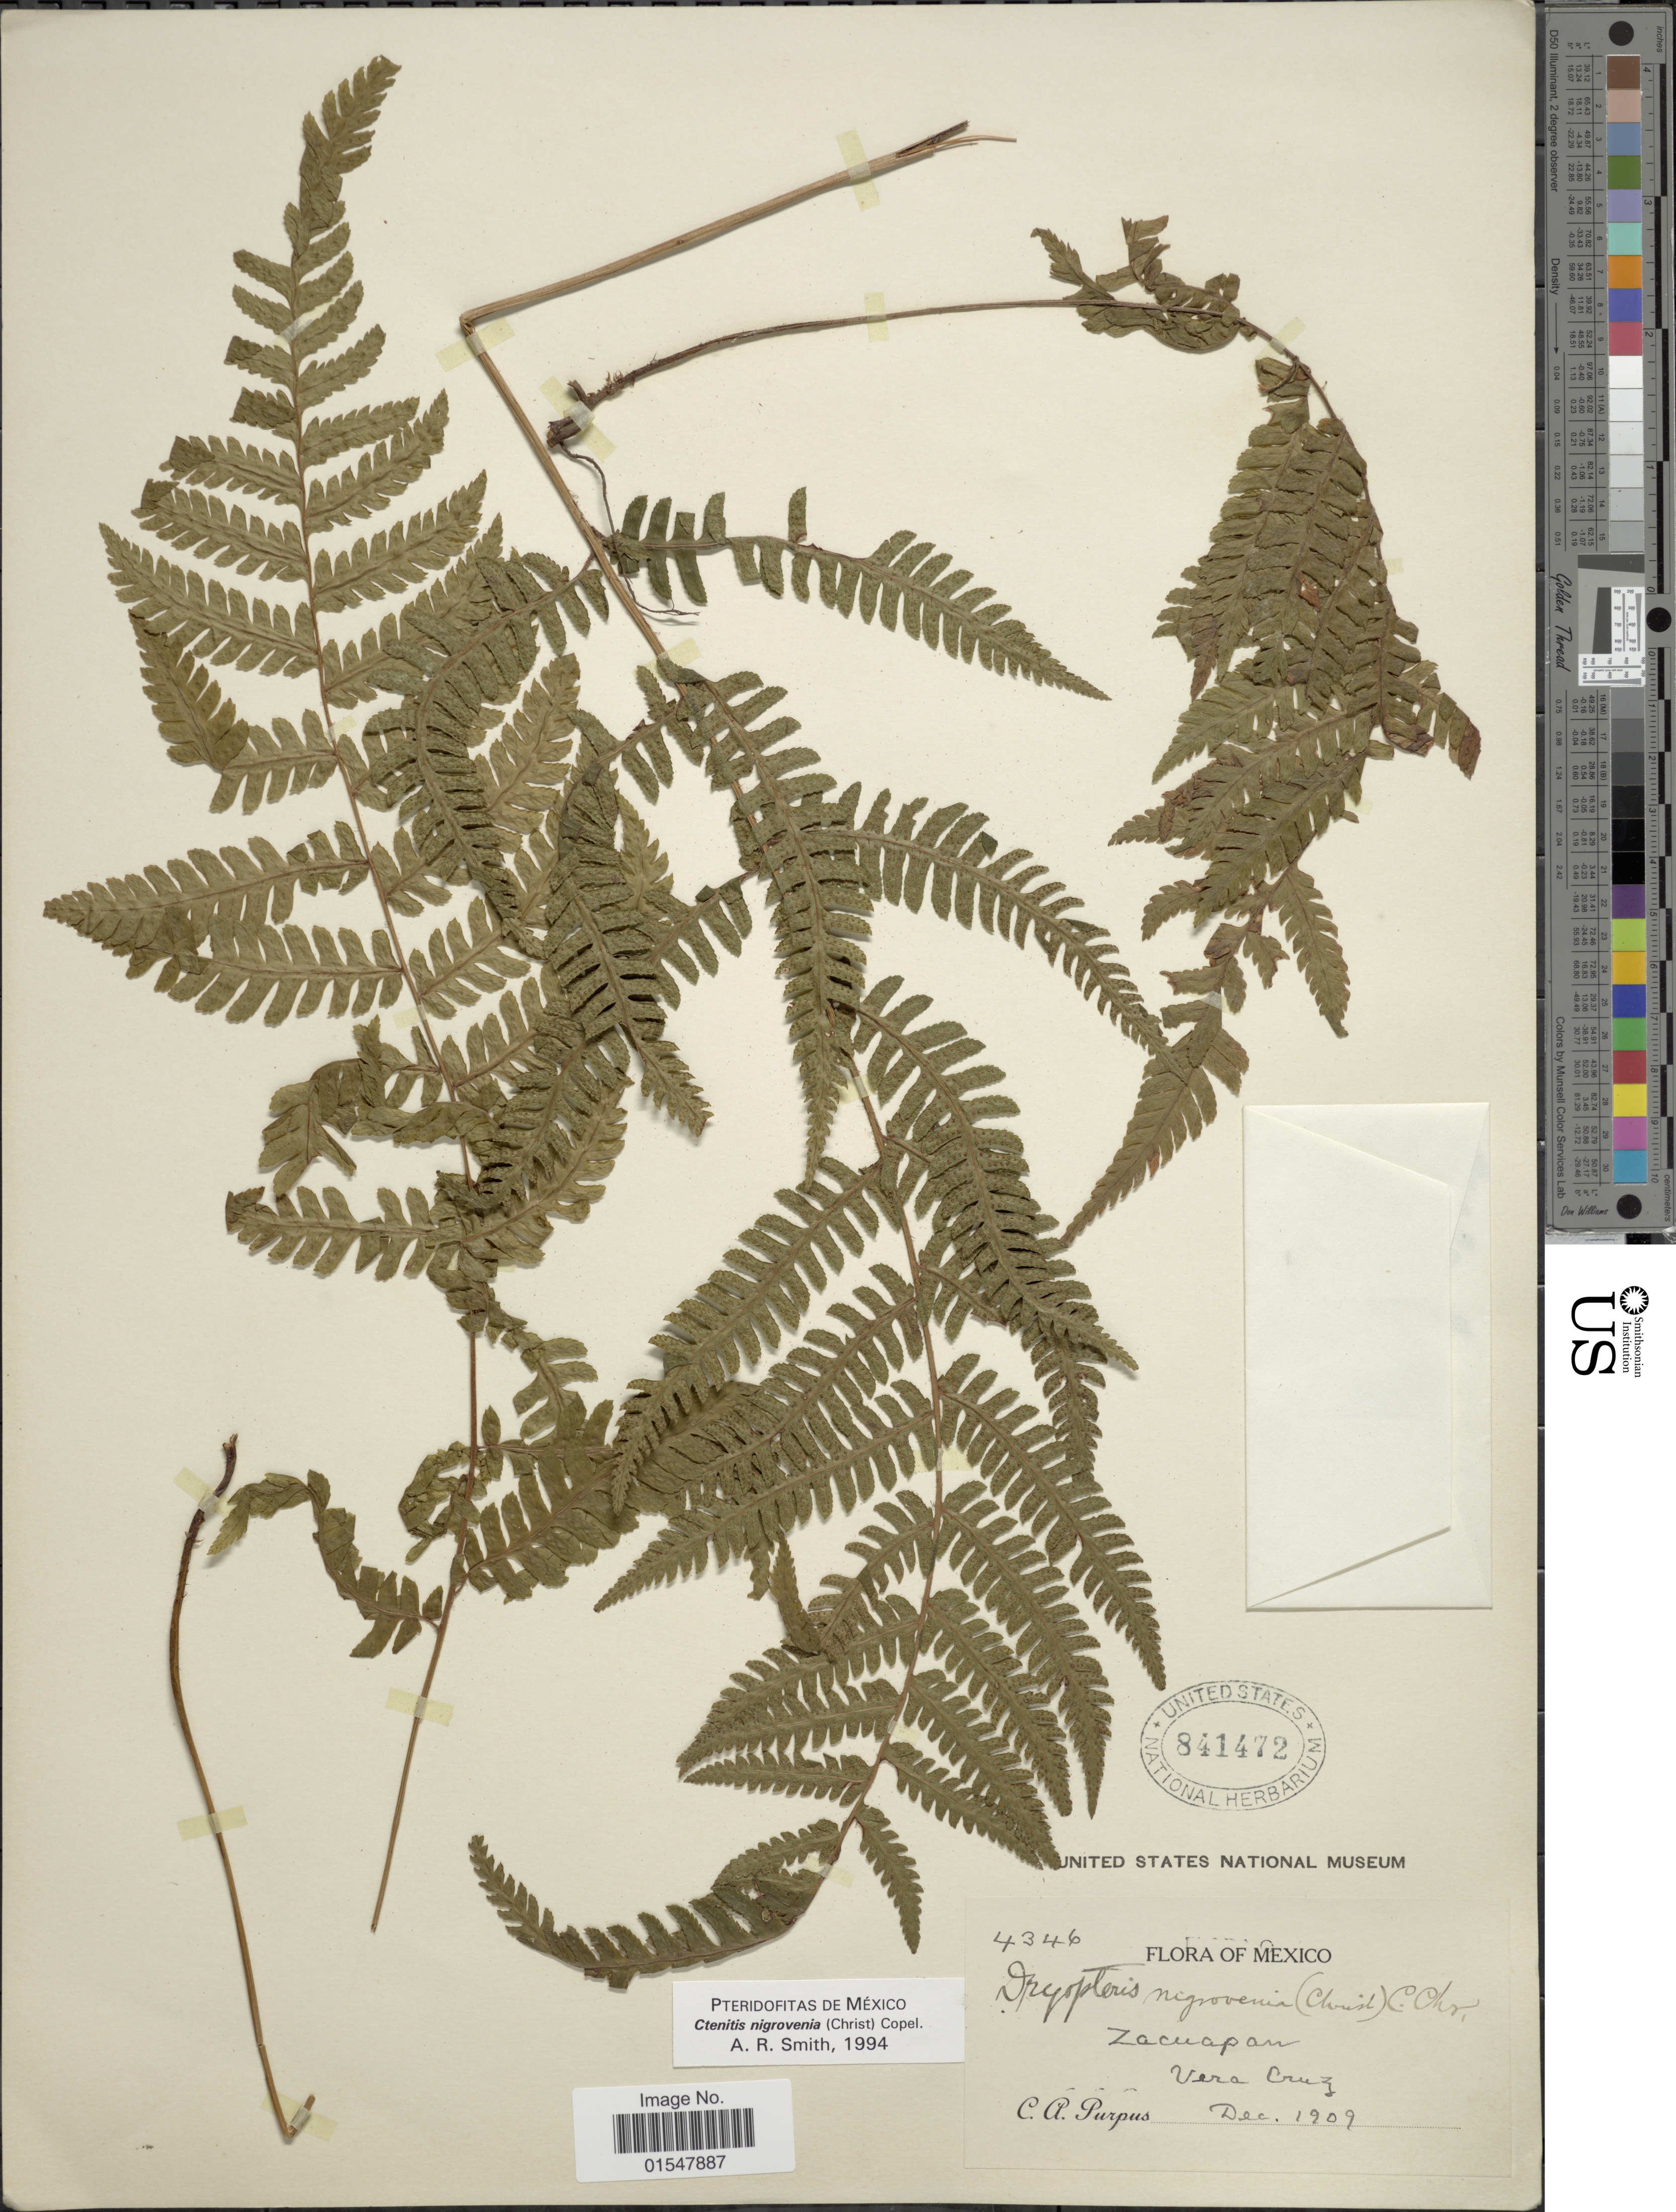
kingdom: Plantae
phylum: Tracheophyta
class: Polypodiopsida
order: Polypodiales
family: Dryopteridaceae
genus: Ctenitis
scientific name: Ctenitis nigrovenia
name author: (Christ) Copel.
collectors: C. A. Purpus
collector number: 4346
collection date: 1909-12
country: Mexico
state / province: Veracruz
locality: Mecixo, Zacuapan, Vera Cruz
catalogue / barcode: US 841472